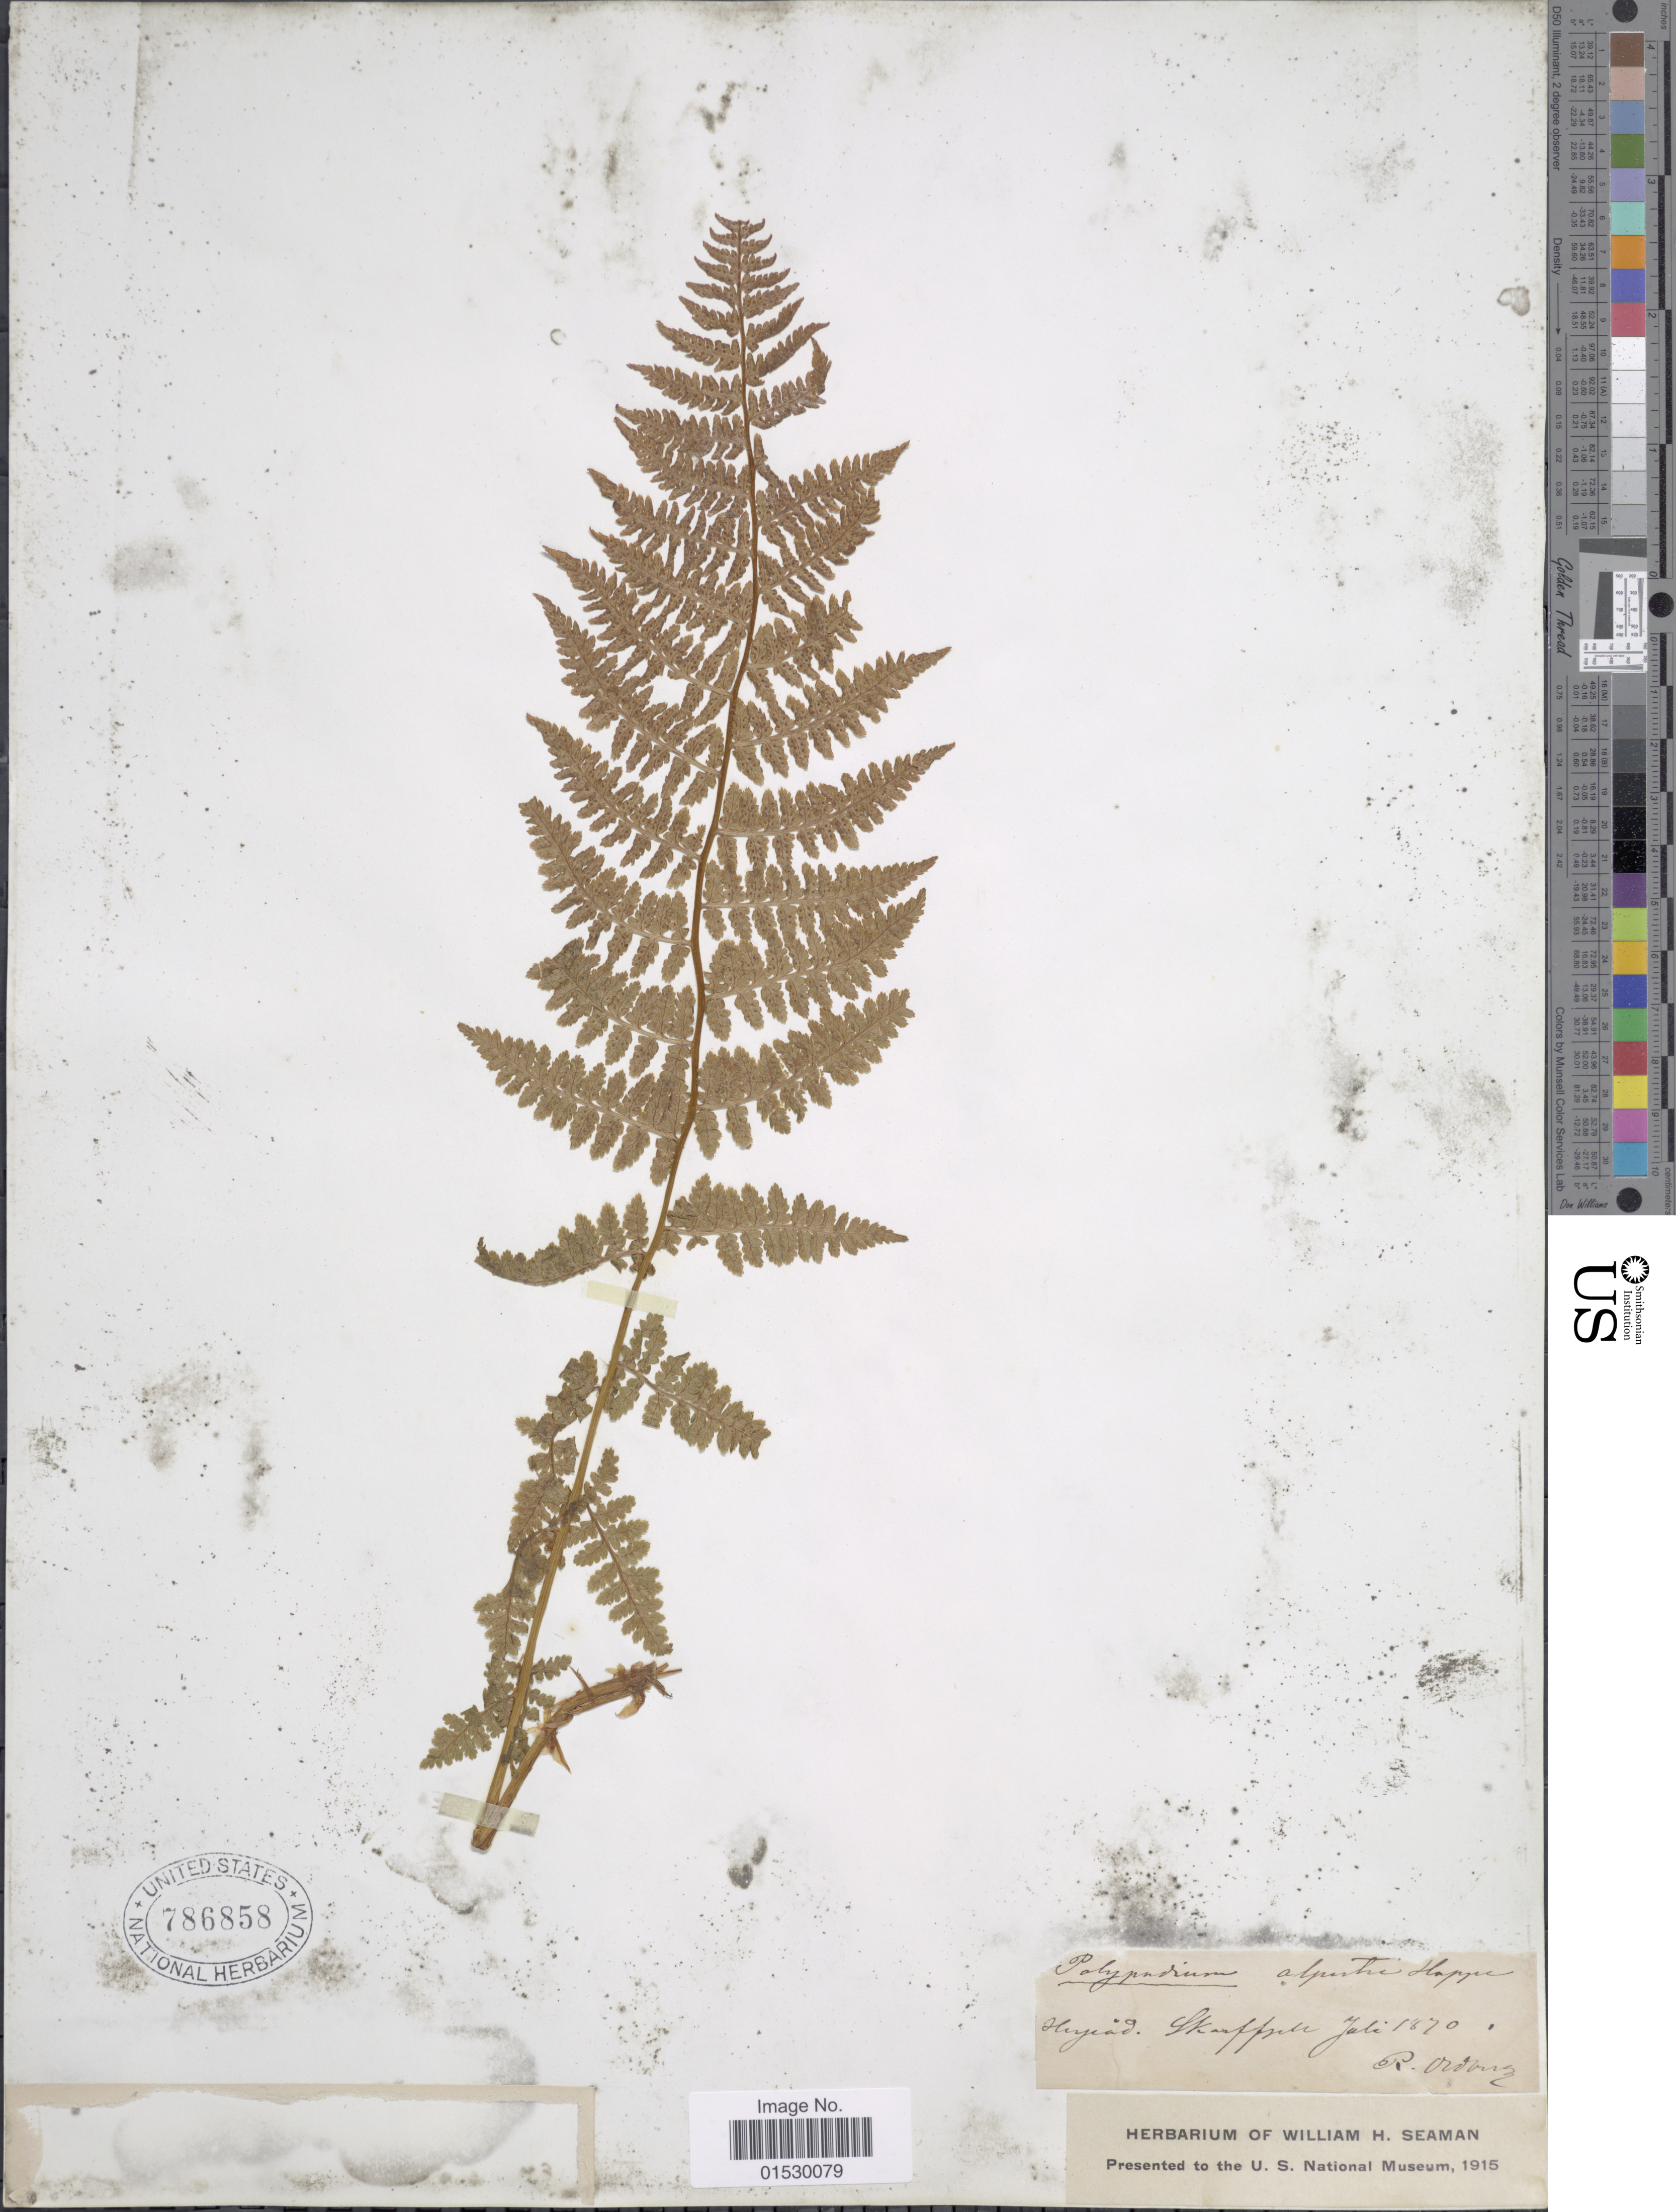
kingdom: Plantae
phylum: Tracheophyta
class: Polypodiopsida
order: Polypodiales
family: Athyriaceae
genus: Athyrium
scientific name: Athyrium alpestre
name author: (Hoppe) Rylands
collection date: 1870-07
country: Sweden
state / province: Jämtland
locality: Herjeåd. Skarffjell [interpreted]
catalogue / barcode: US 786858